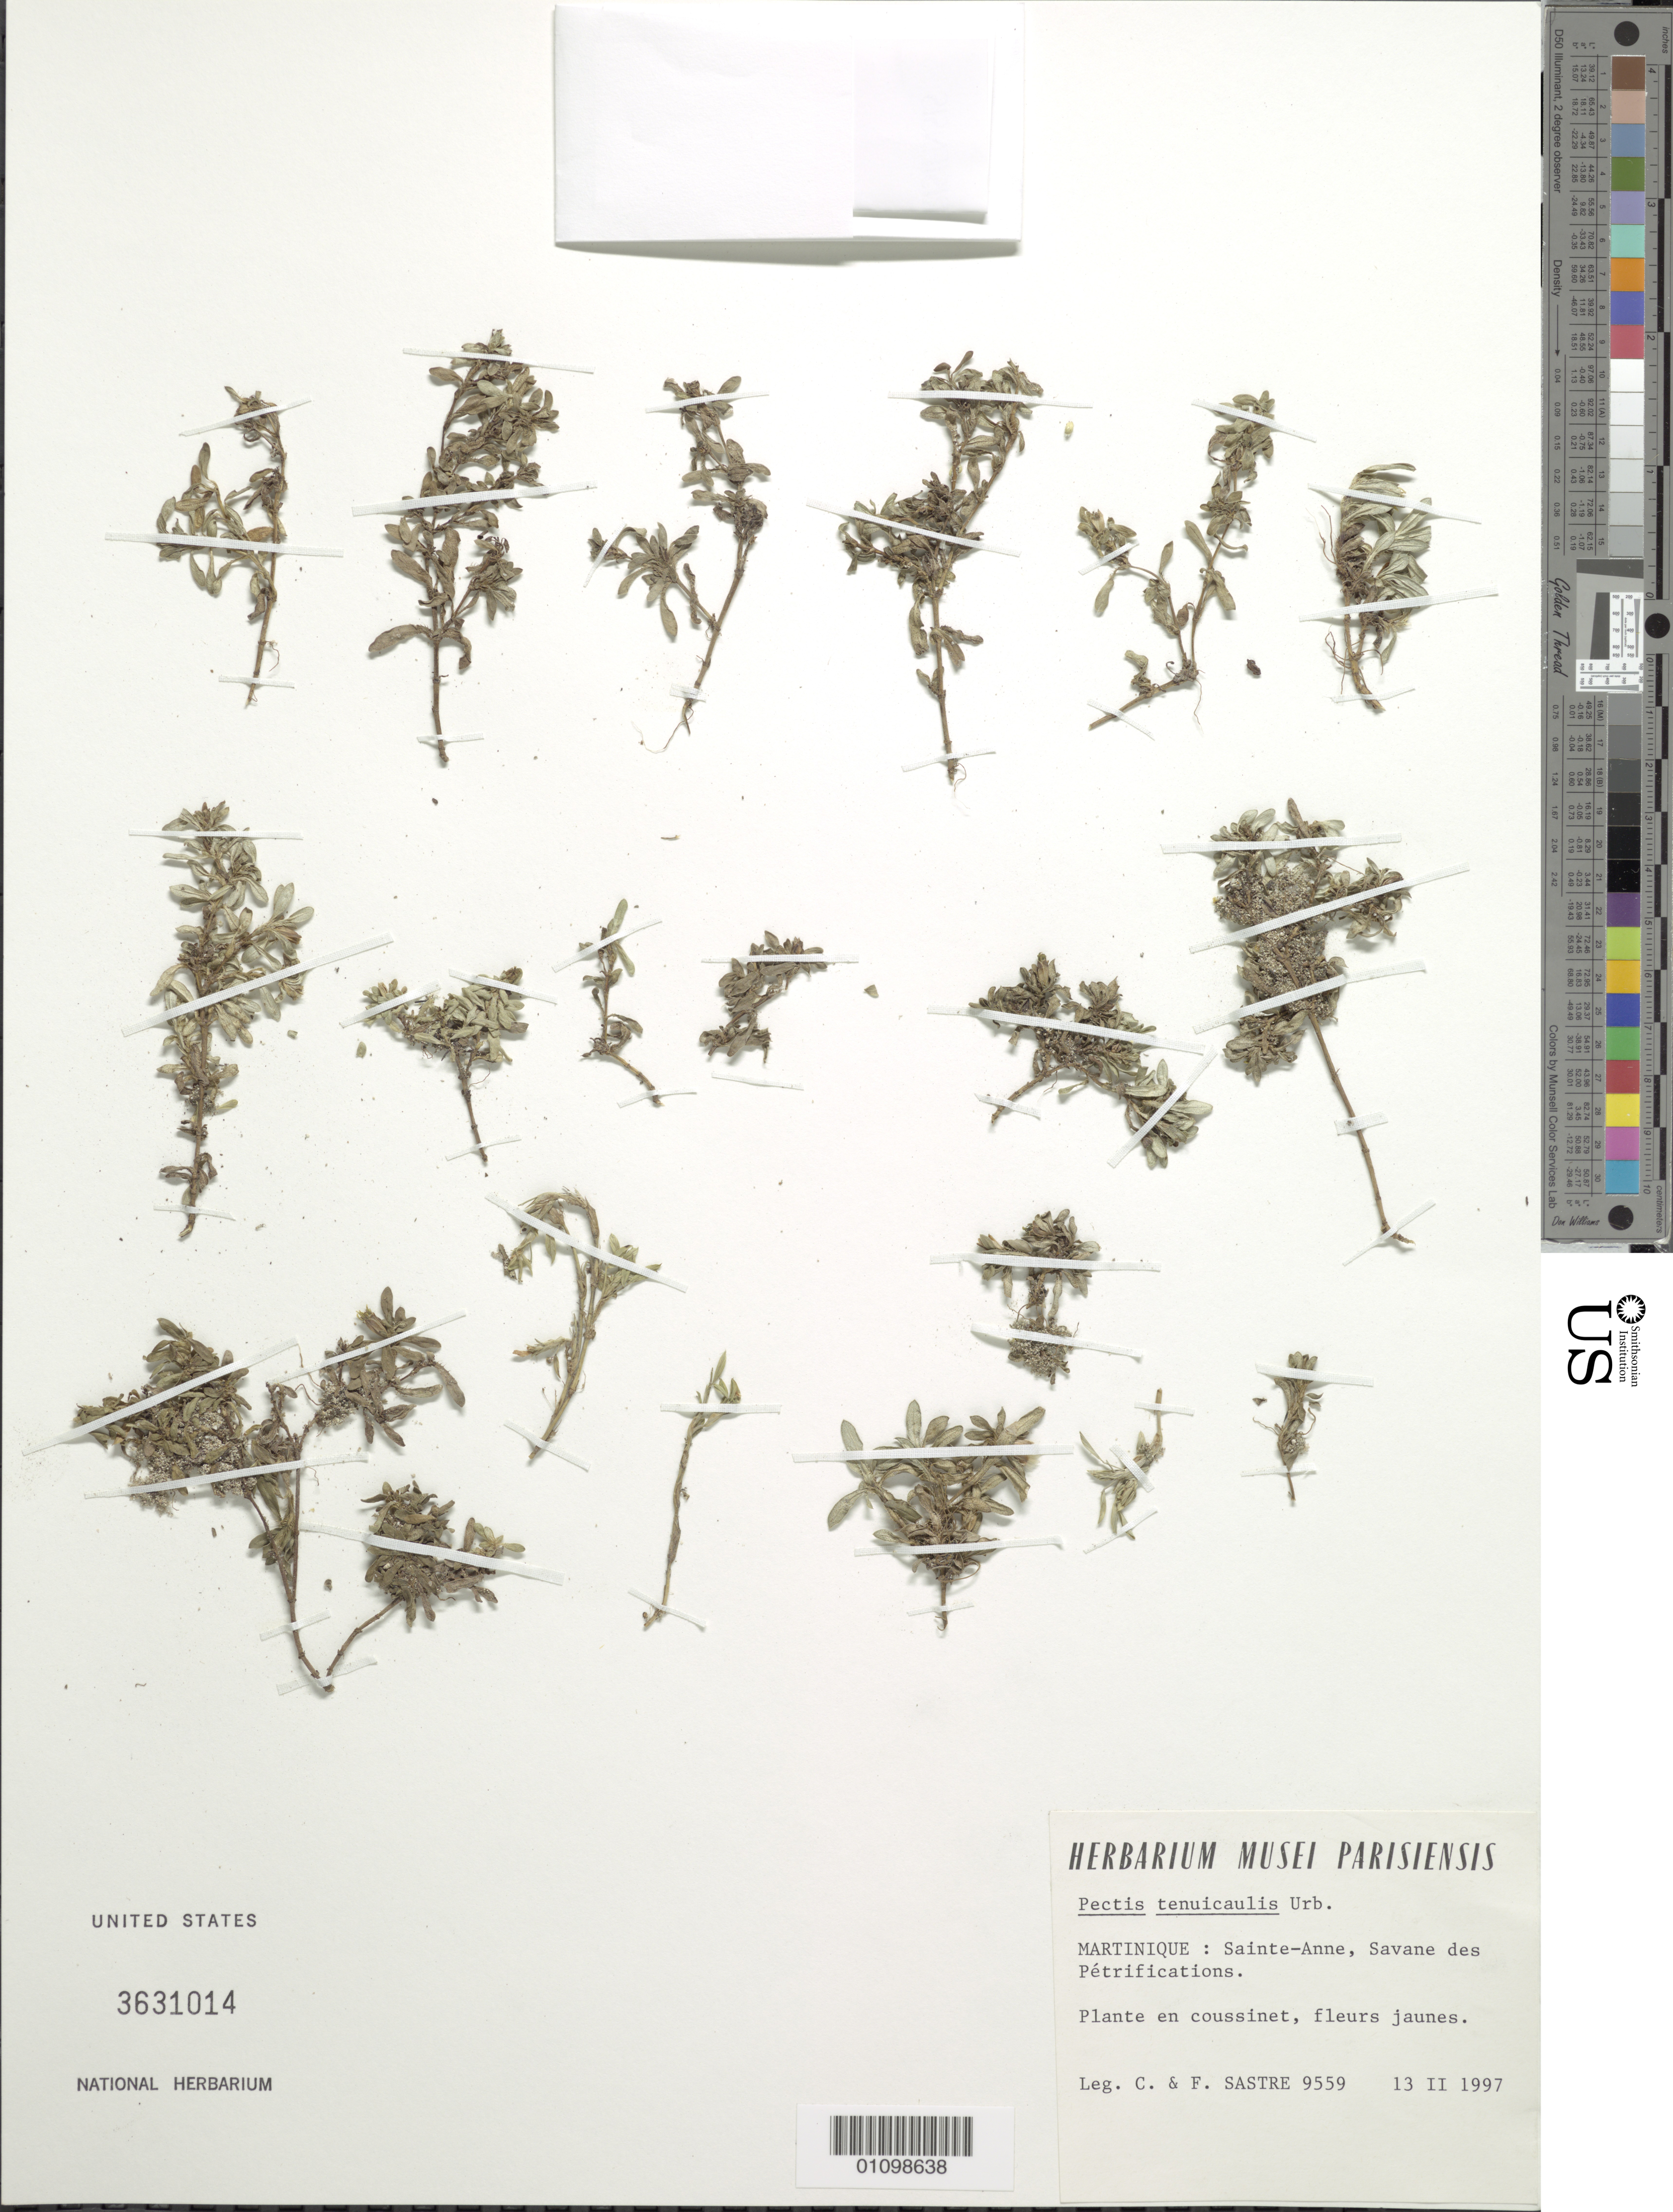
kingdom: Plantae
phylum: Tracheophyta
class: Magnoliopsida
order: Asterales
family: Asteraceae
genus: Pectis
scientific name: Pectis tenuicaulis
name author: Urb.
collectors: C. H. L. Sastre & F. Sastre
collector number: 9559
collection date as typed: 13 Feb 1997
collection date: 1997-02-13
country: Martinique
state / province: Le Marin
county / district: Sainte-Anne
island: Martinique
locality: Savane des Petrifications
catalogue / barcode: US 3631014